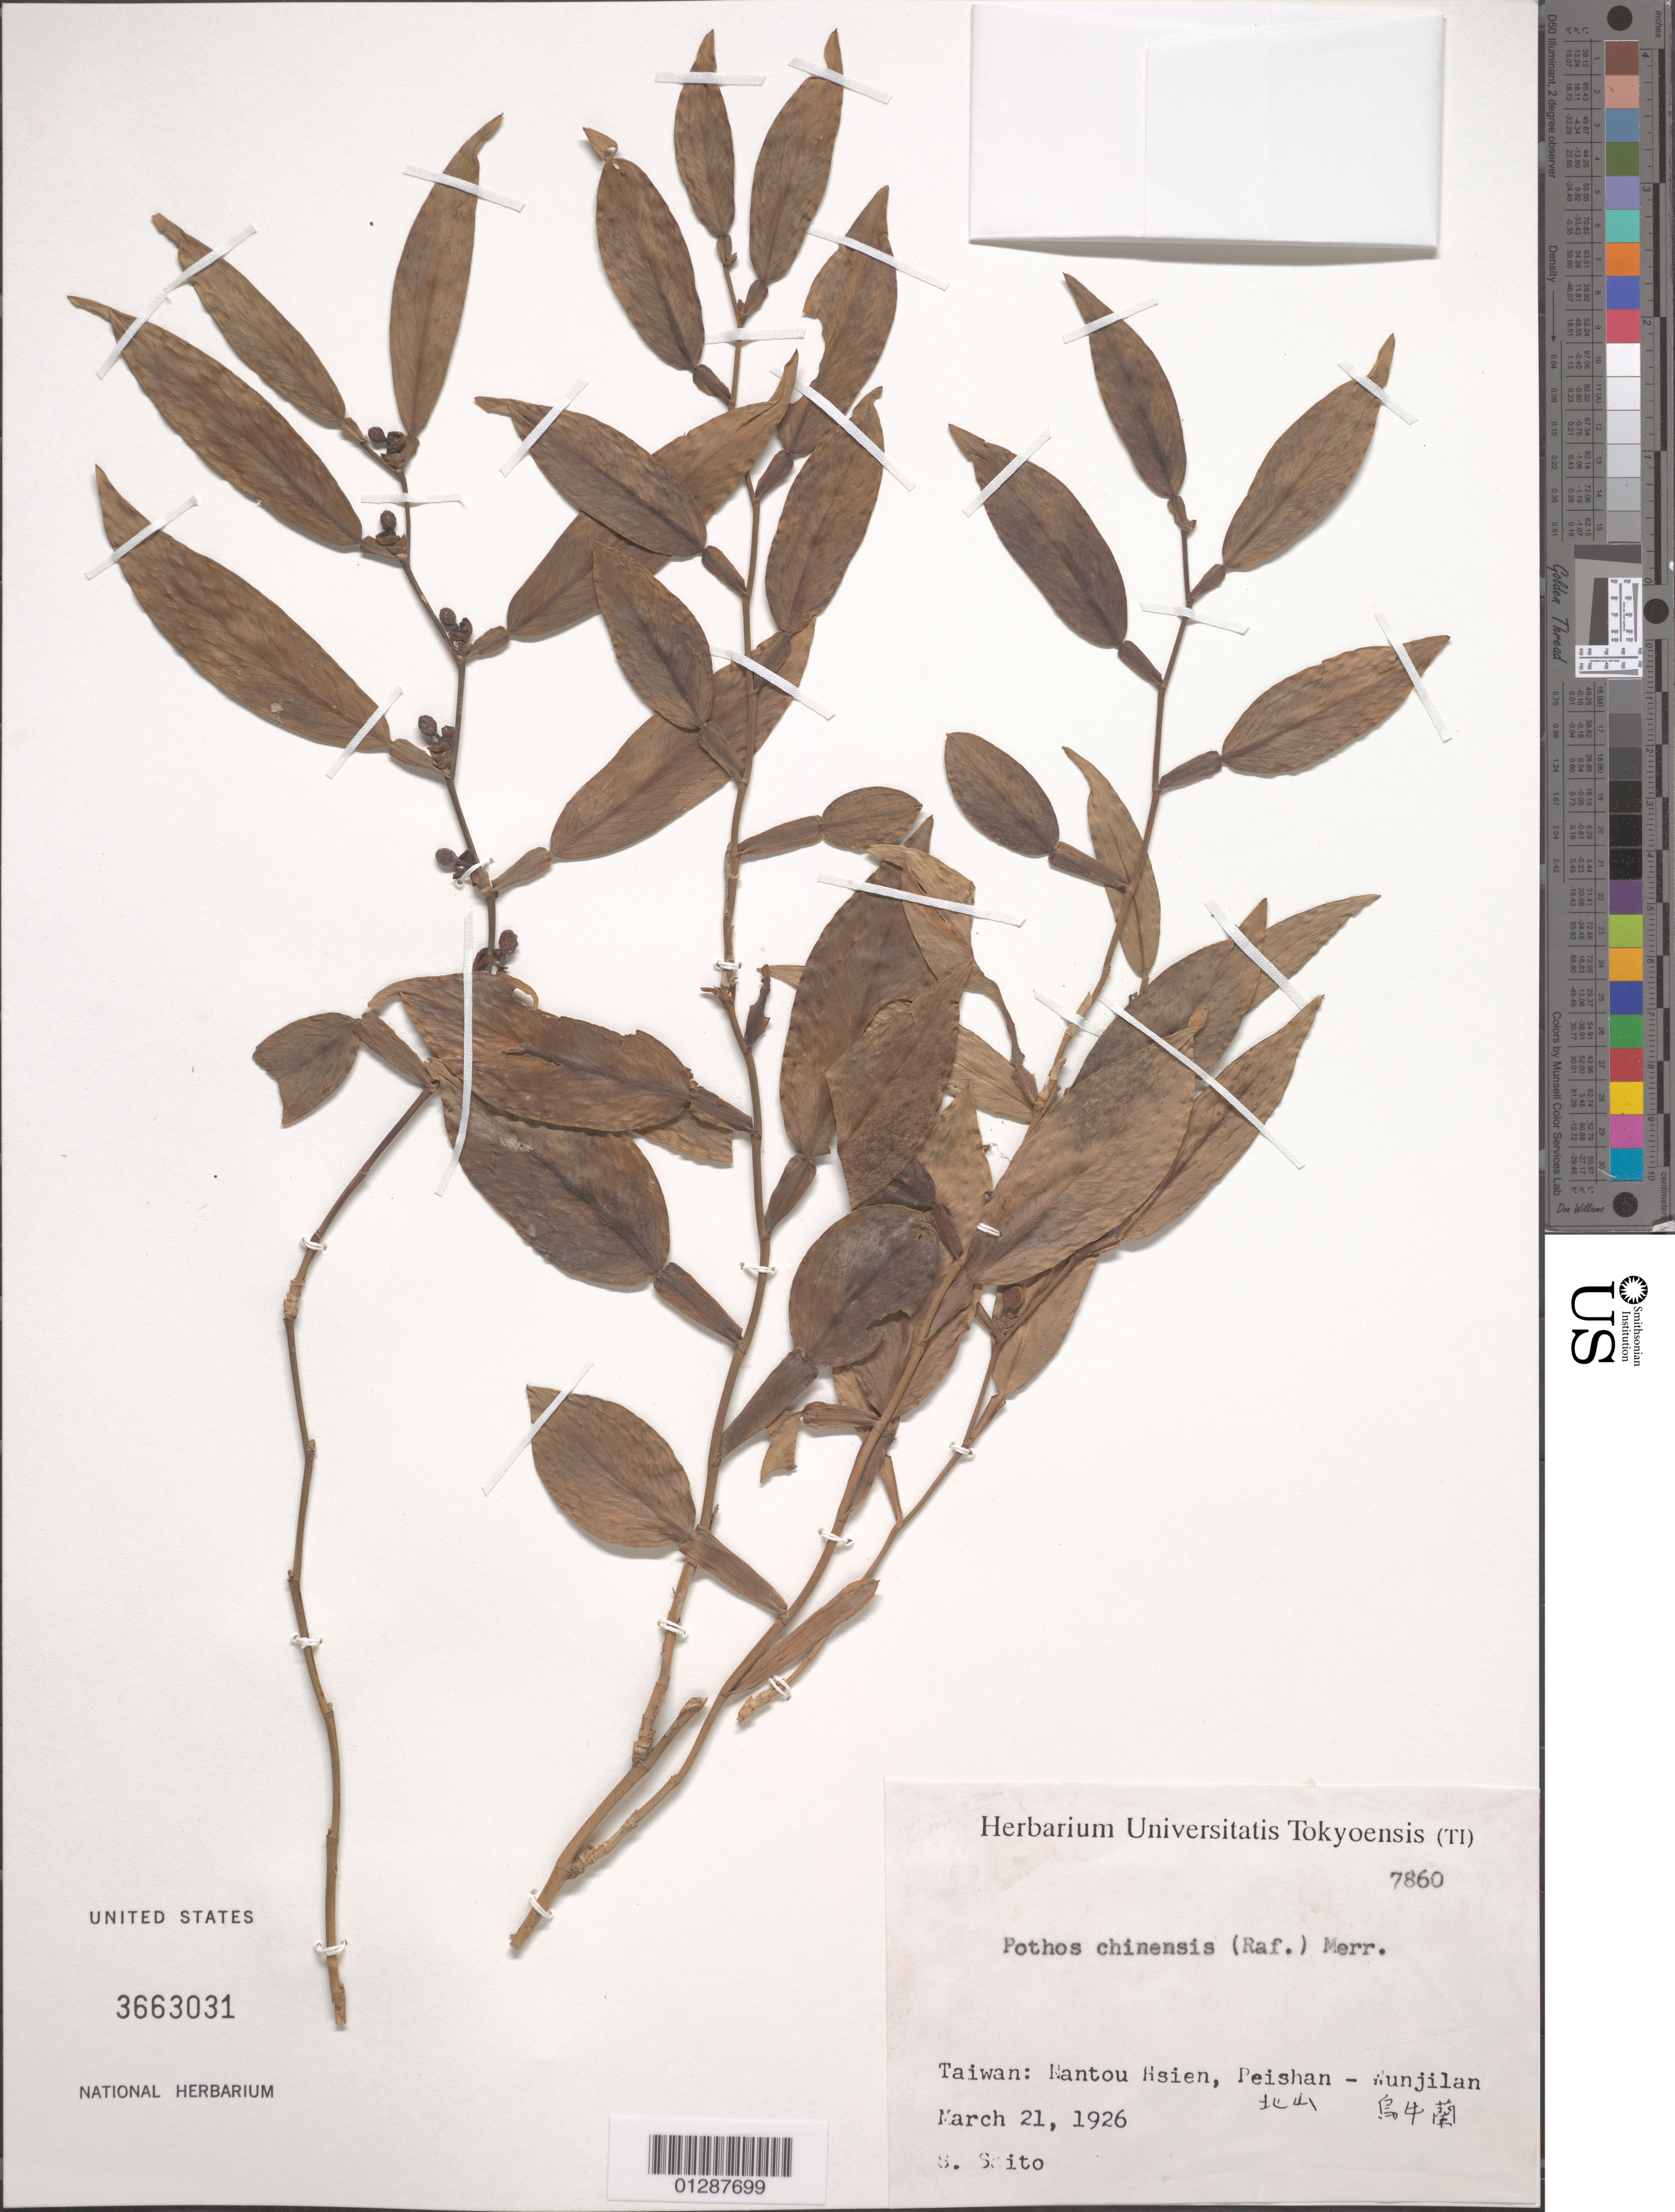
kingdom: Plantae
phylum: Tracheophyta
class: Liliopsida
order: Alismatales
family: Araceae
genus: Pothos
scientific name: Pothos chinensis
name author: (Raf.) Merr.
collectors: S. Saito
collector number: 7860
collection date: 1926-03-21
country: Taiwan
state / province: Nantou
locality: Nantou Hsien, Peishan - Wunjilan [interpreted].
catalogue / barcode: US 3663031